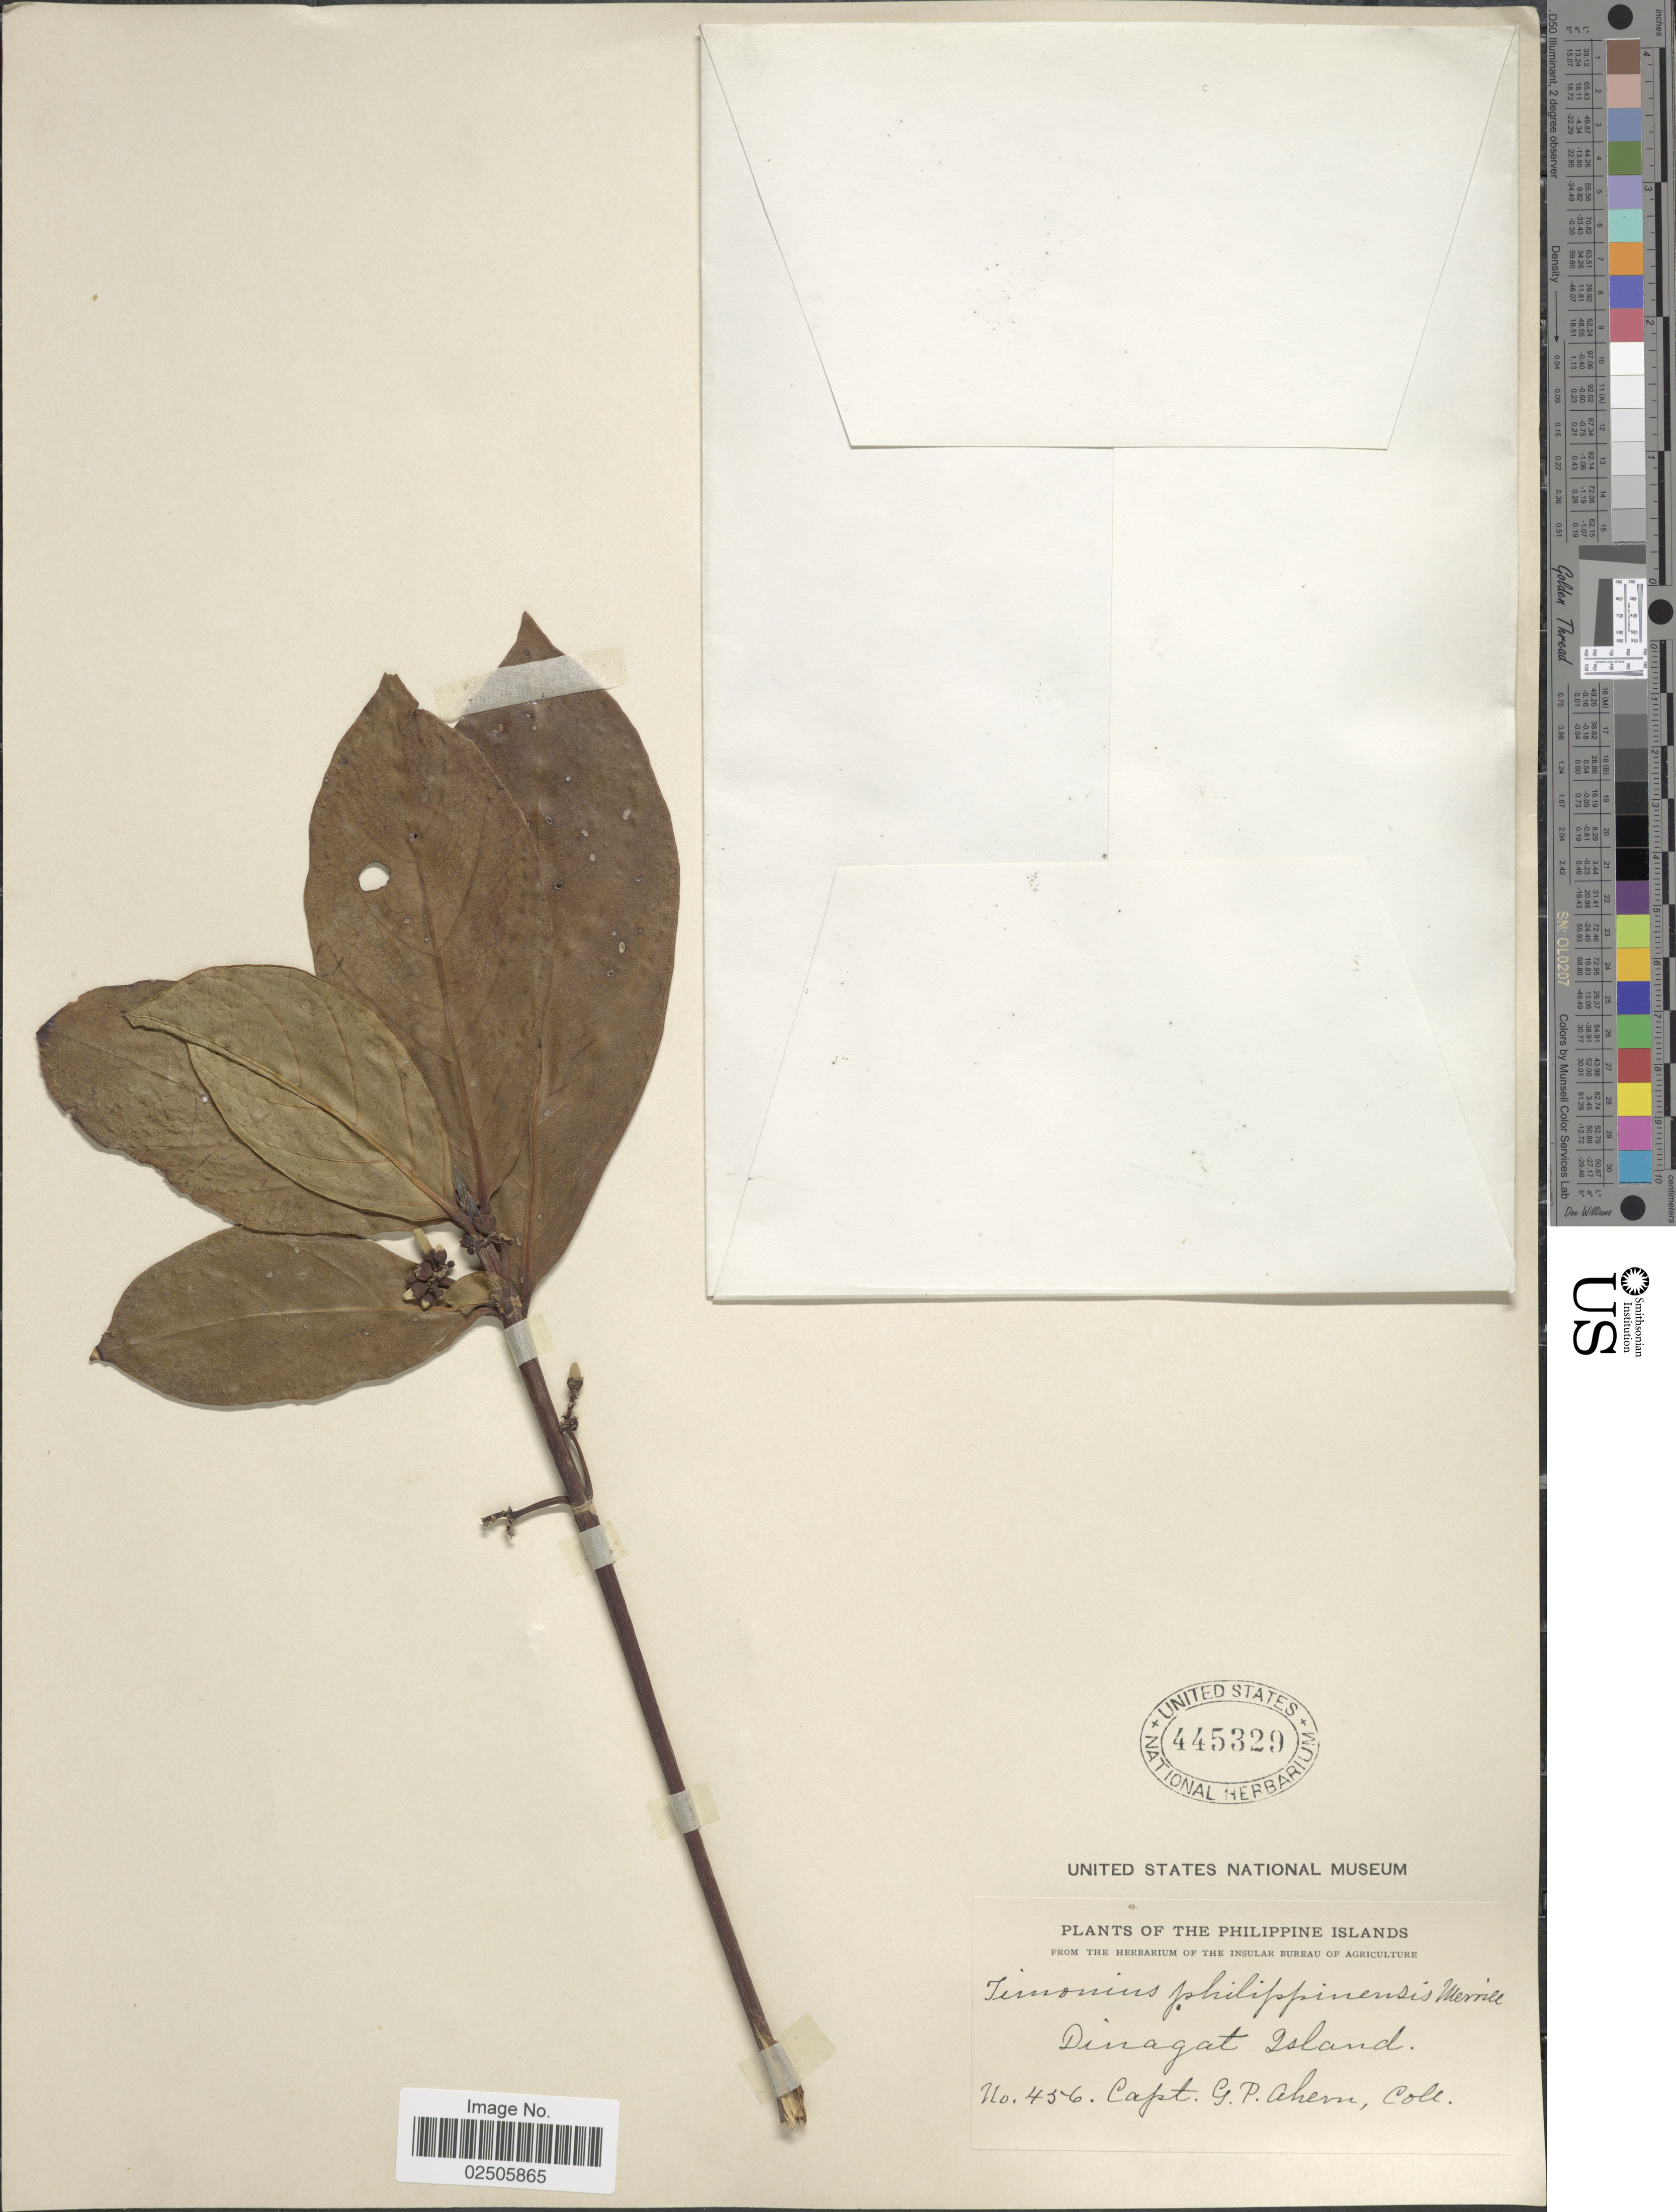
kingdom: Plantae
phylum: Tracheophyta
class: Magnoliopsida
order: Gentianales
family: Rubiaceae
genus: Timonius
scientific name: Timonius philippinensis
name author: Merr.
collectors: G. Ahern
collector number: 456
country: Philippines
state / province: Caraga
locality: Dinagat Island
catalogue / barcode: US 445329